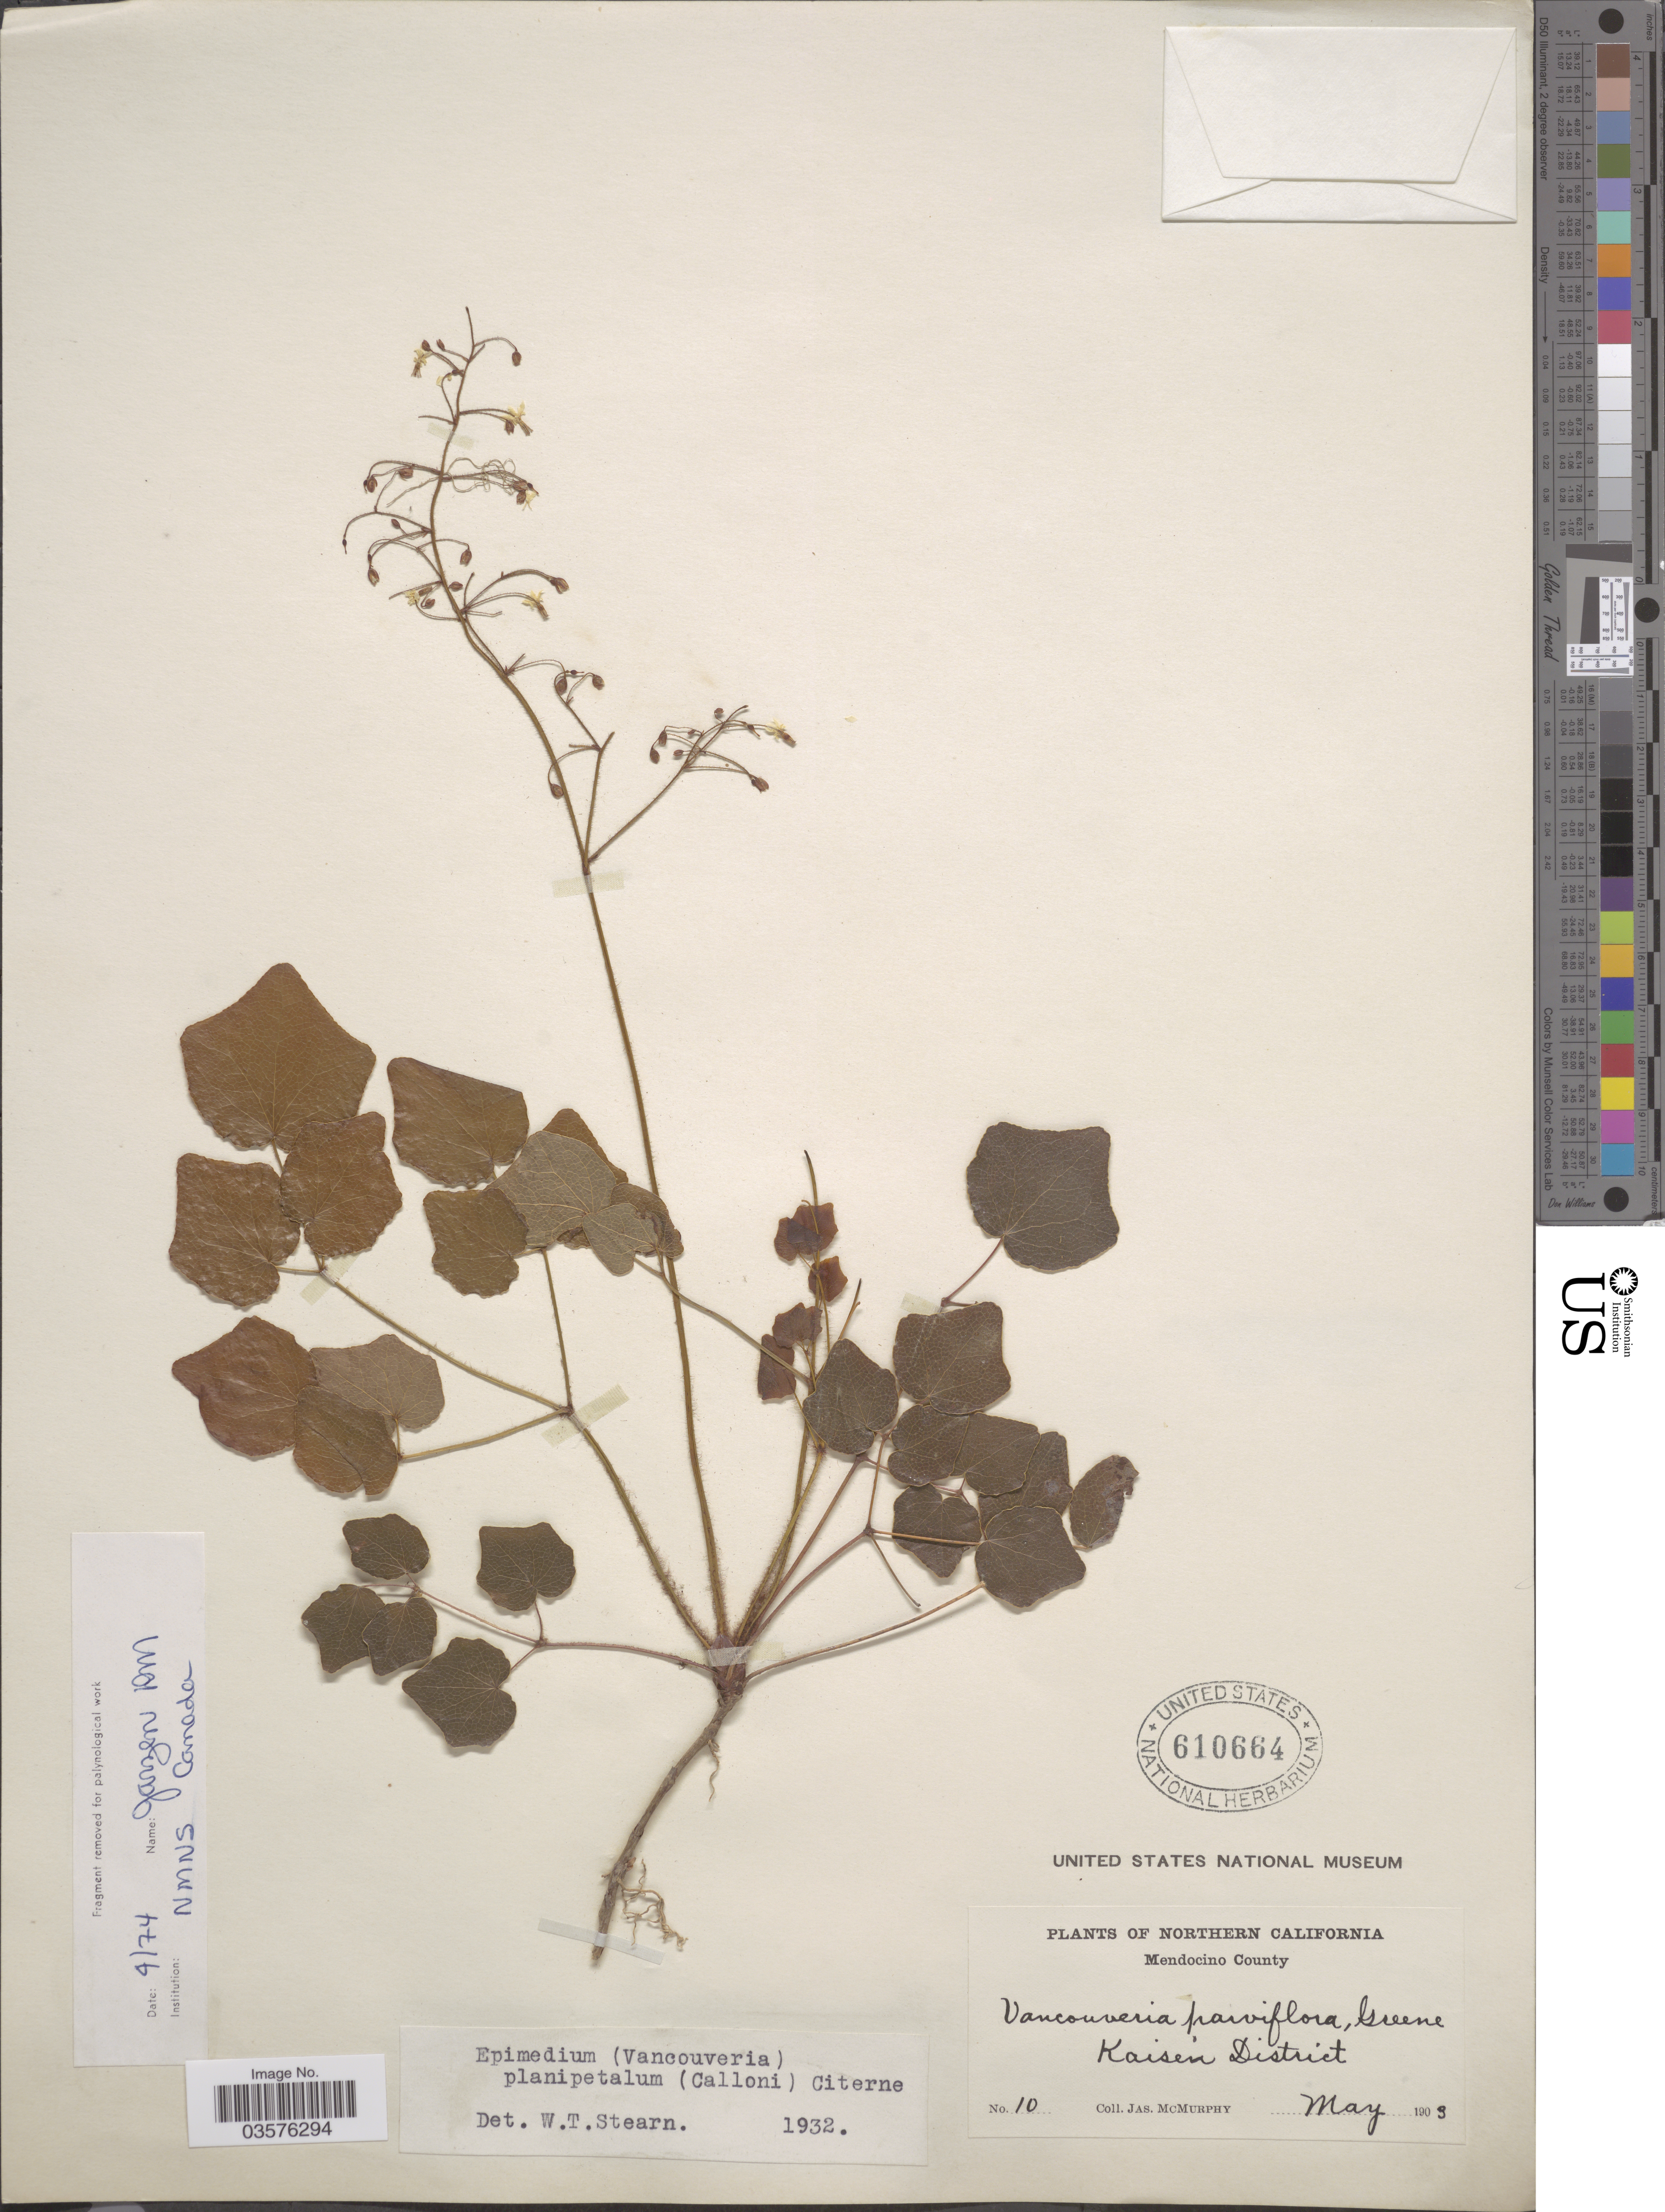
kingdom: Plantae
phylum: Tracheophyta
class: Magnoliopsida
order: Ranunculales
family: Berberidaceae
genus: Vancouveria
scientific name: Vancouveria planipetala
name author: Calloni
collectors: J. McMurphy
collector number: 10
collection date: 1903-05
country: United States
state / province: California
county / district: Mendocino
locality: Northern California. Mendocino County. Kaisen District.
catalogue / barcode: US 610664